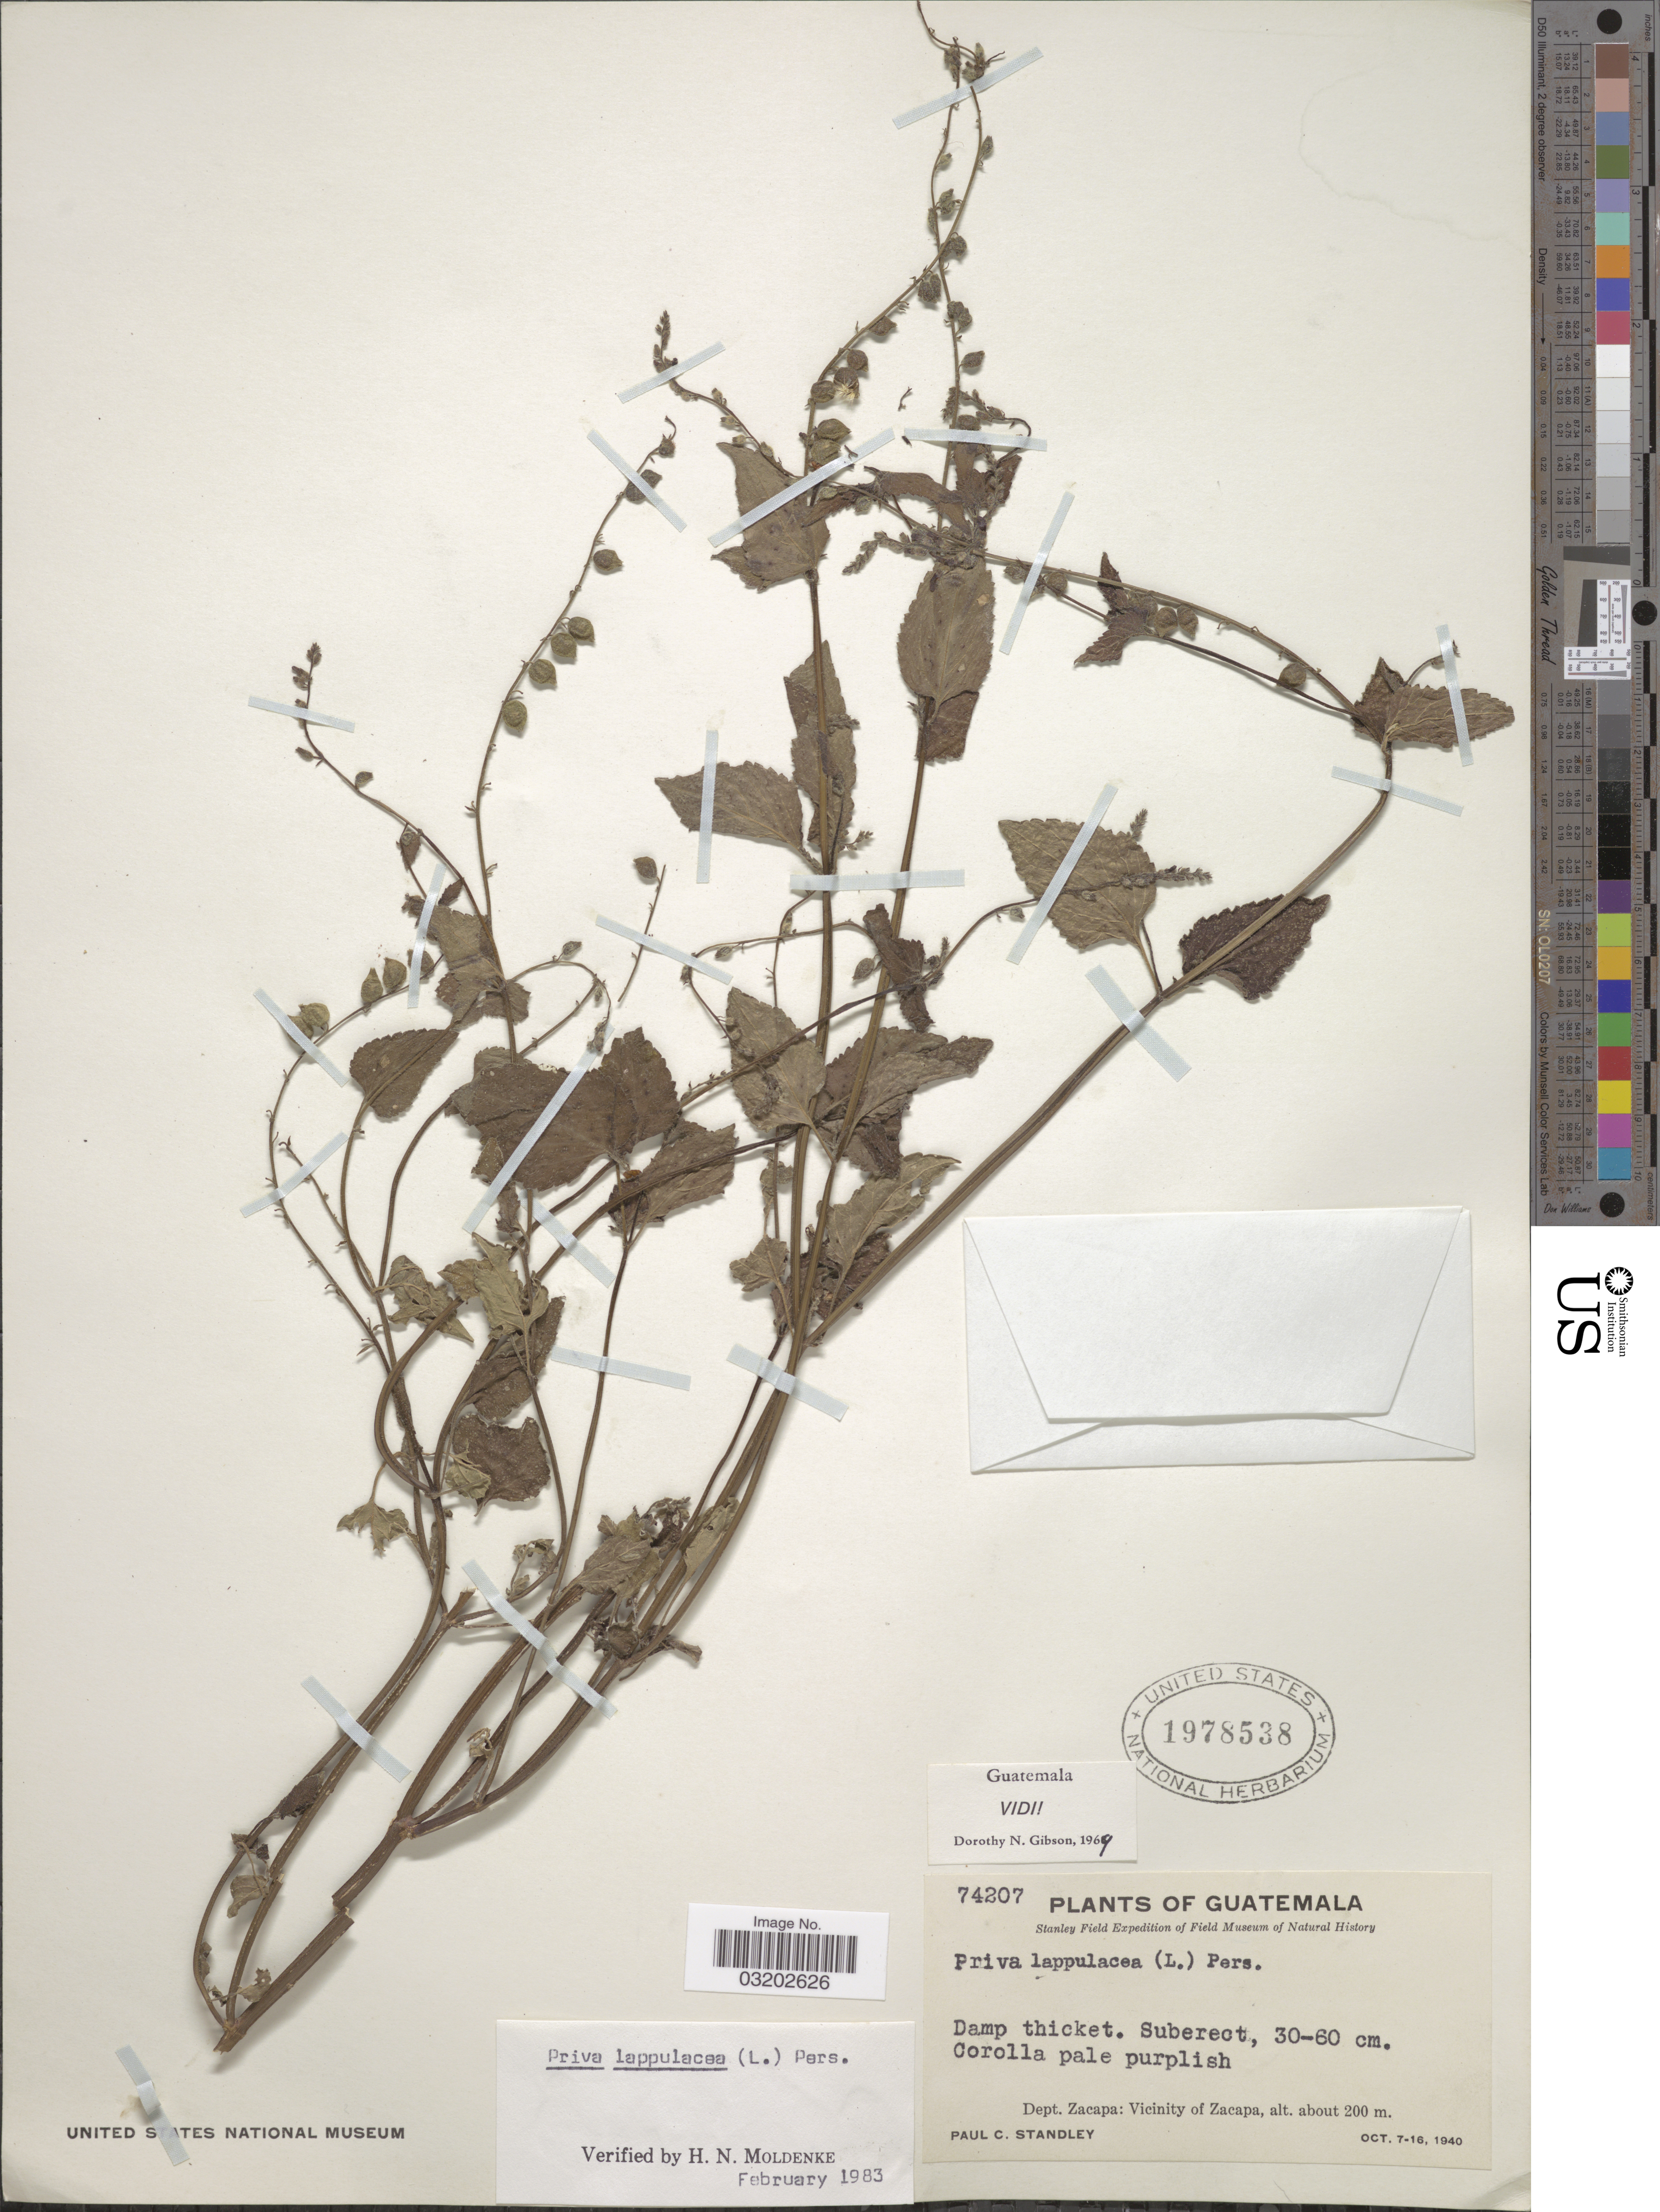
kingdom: Plantae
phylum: Tracheophyta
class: Magnoliopsida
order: Lamiales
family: Verbenaceae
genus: Priva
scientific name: Priva lappulacea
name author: (L.) Pers.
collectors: P. C. Standley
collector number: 74207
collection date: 1940-10-07/1940-10-16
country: Guatemala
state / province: Zacapa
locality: Dept. Zacapa: Vicinity of Zacapa.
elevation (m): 200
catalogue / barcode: US 1978538